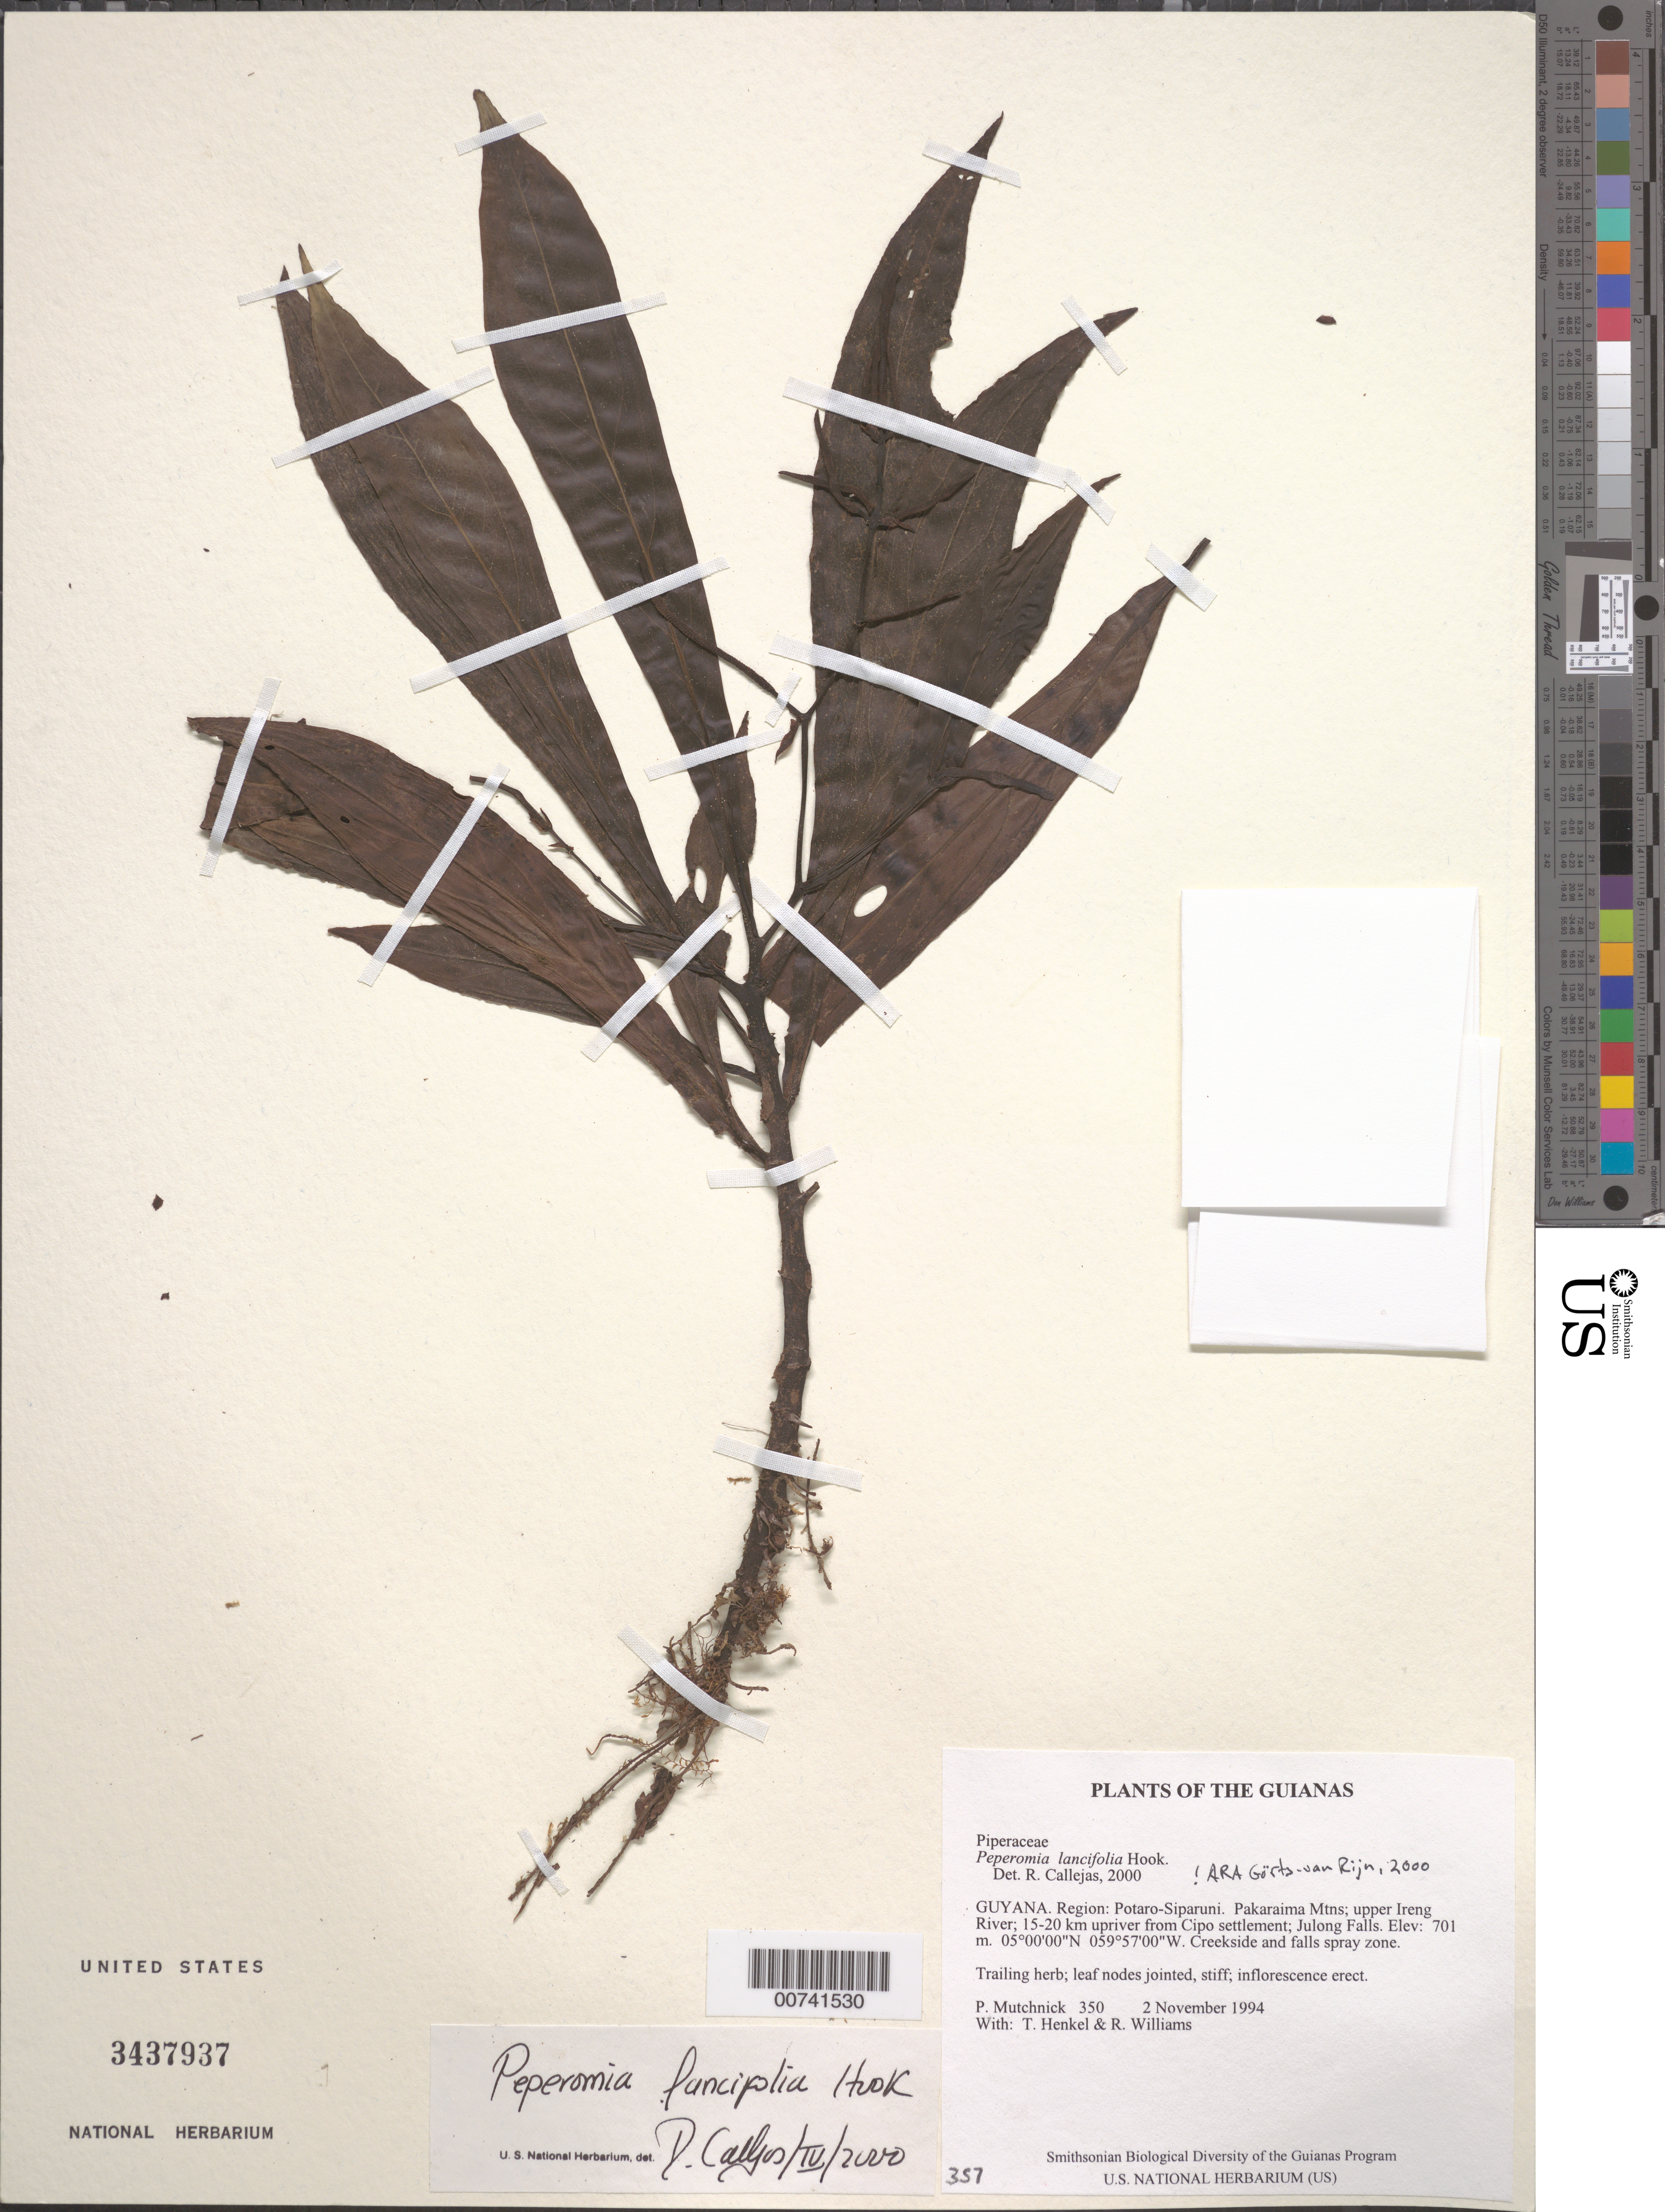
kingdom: Plantae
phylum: Tracheophyta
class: Magnoliopsida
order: Piperales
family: Piperaceae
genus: Peperomia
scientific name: Peperomia lancifolia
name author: Hook.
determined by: Görts-van Rijn, A. R. A.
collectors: P. Mutchnick, T. Henkel & R. Williams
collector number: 350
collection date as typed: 2 November 1994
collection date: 1994-11-02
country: Guyana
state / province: Potaro-Siparuni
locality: Pakaraima Mtns; upper Ireng River; 15-20 km upriver from Cipo settlement; Julong Falls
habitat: Creekside and falls spray zone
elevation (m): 701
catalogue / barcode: US 3437937